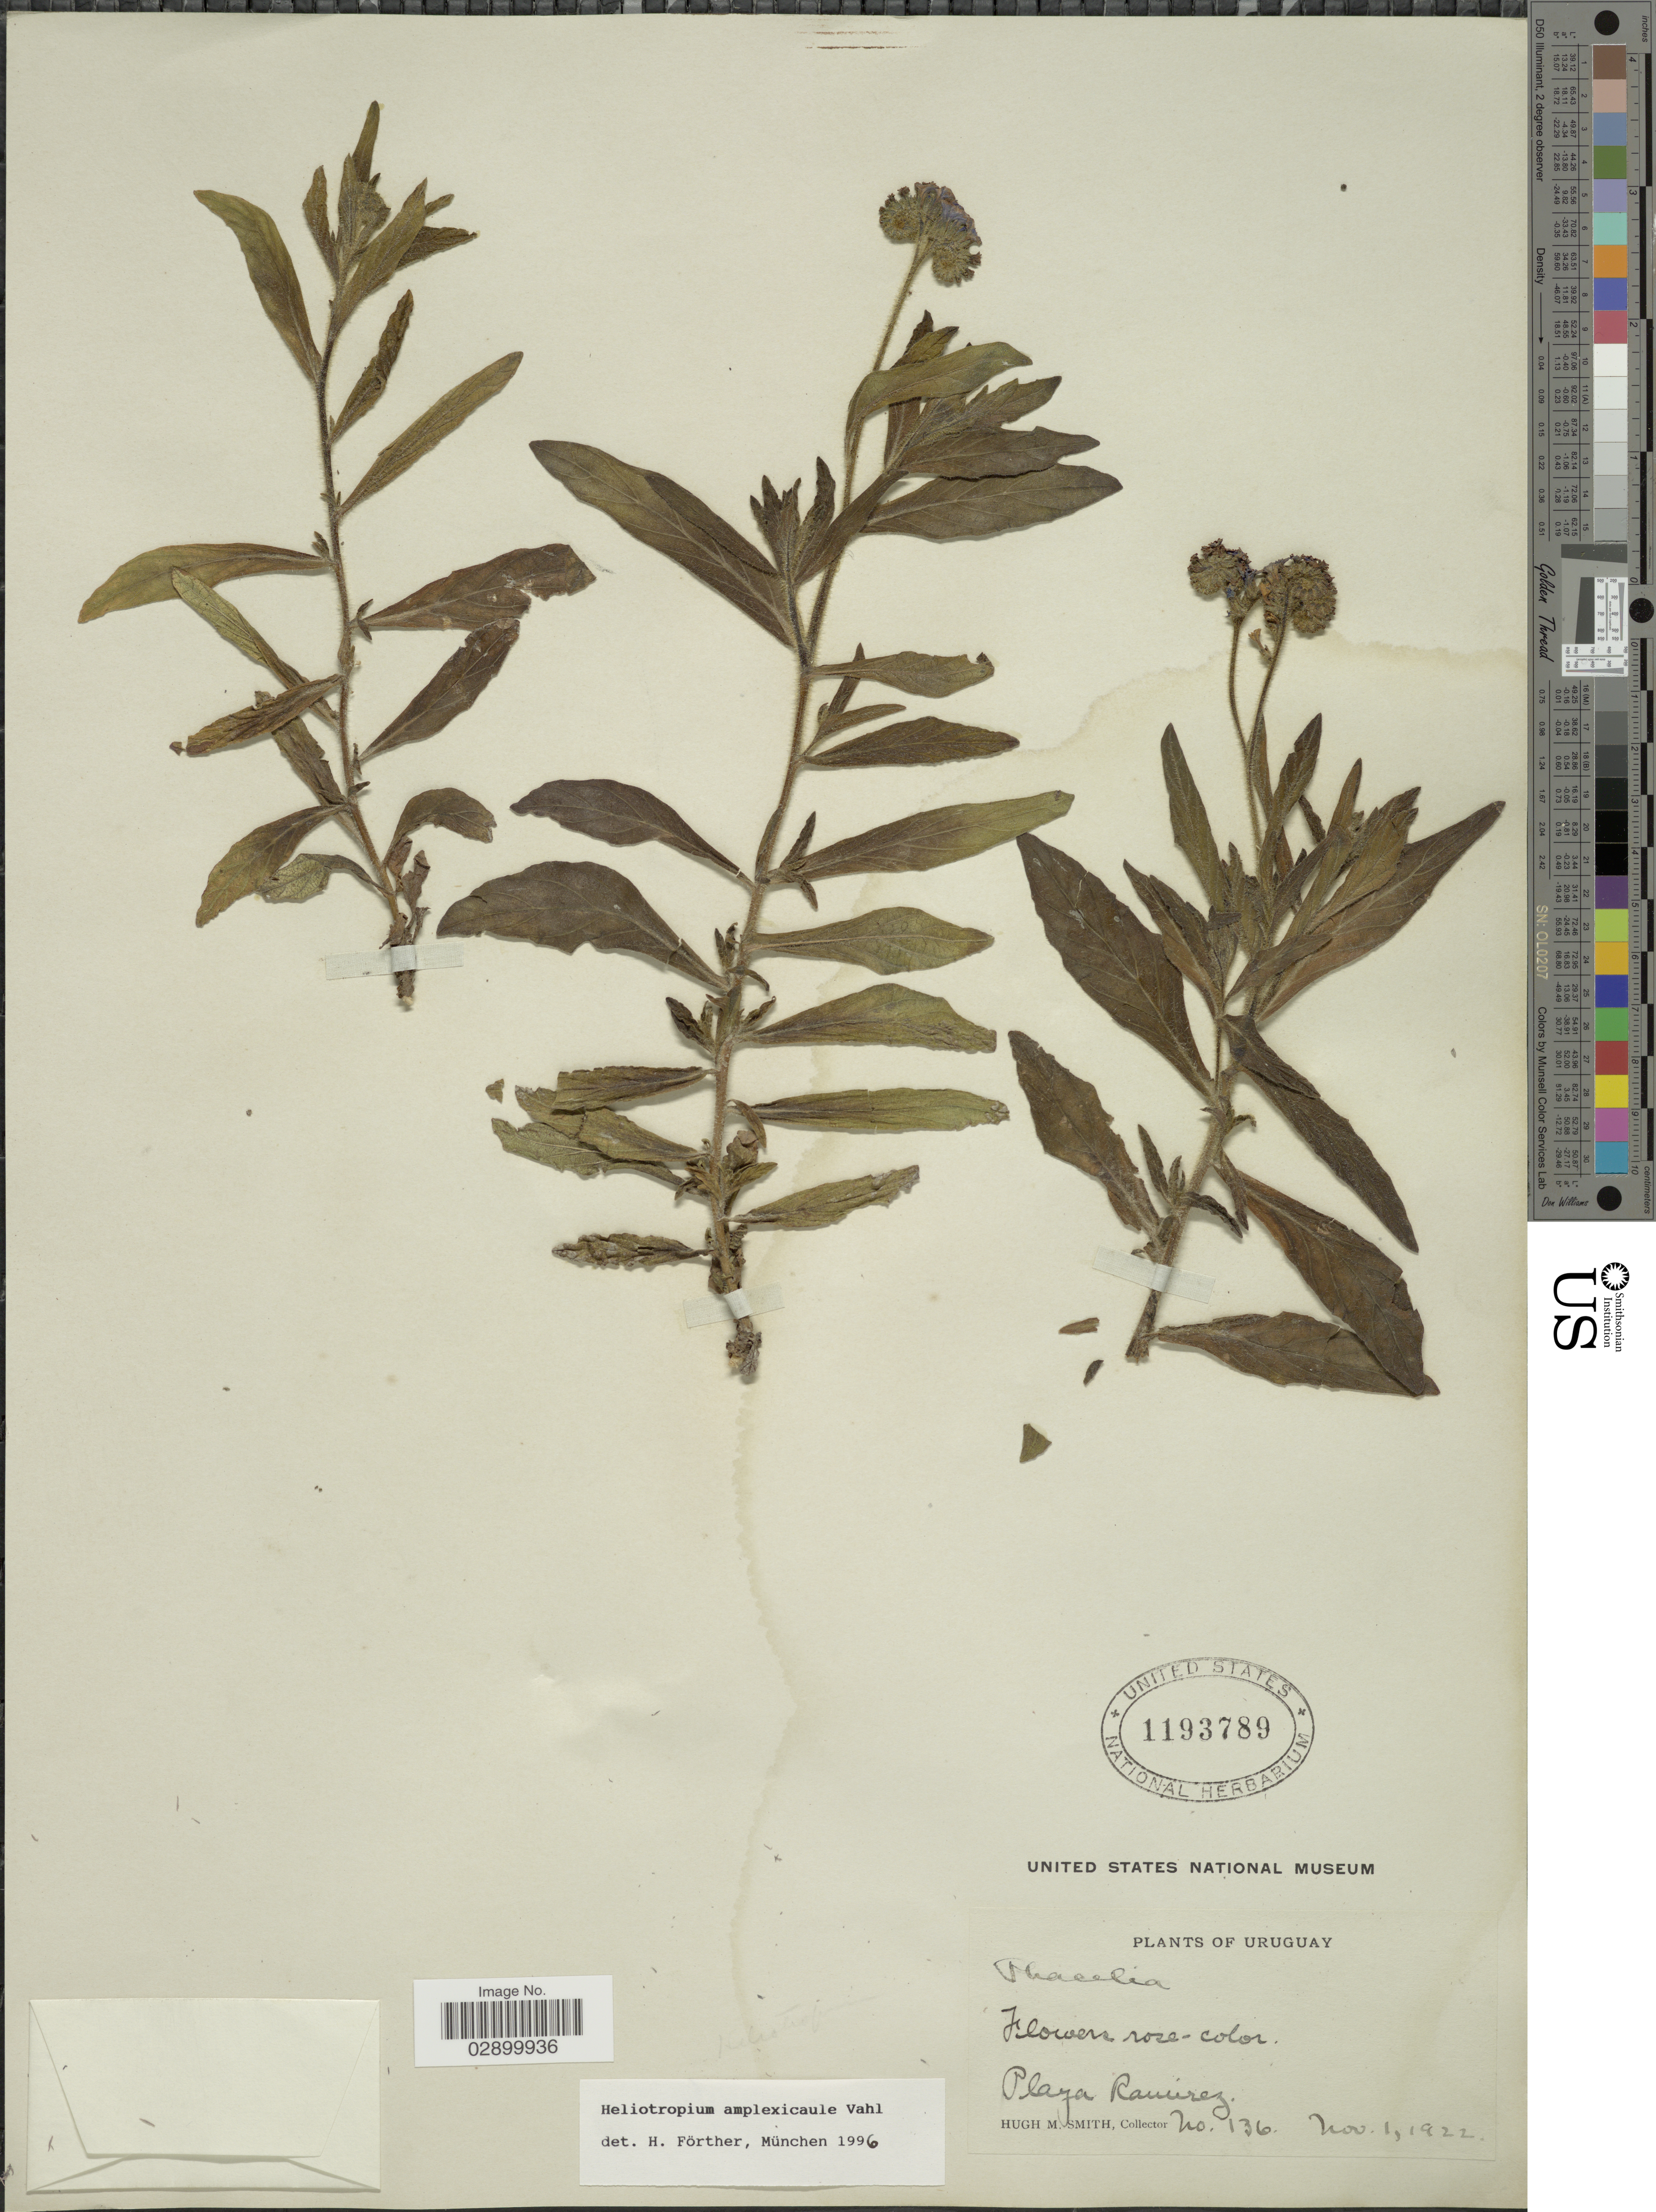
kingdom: Plantae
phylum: Tracheophyta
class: Magnoliopsida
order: Boraginales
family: Heliotropiaceae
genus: Heliotropium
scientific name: Heliotropium amplexicaule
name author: Vahl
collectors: H. M. Smith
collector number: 136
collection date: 1922-11-01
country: Uruguay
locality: Playa Ramirez.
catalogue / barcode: US 1193789